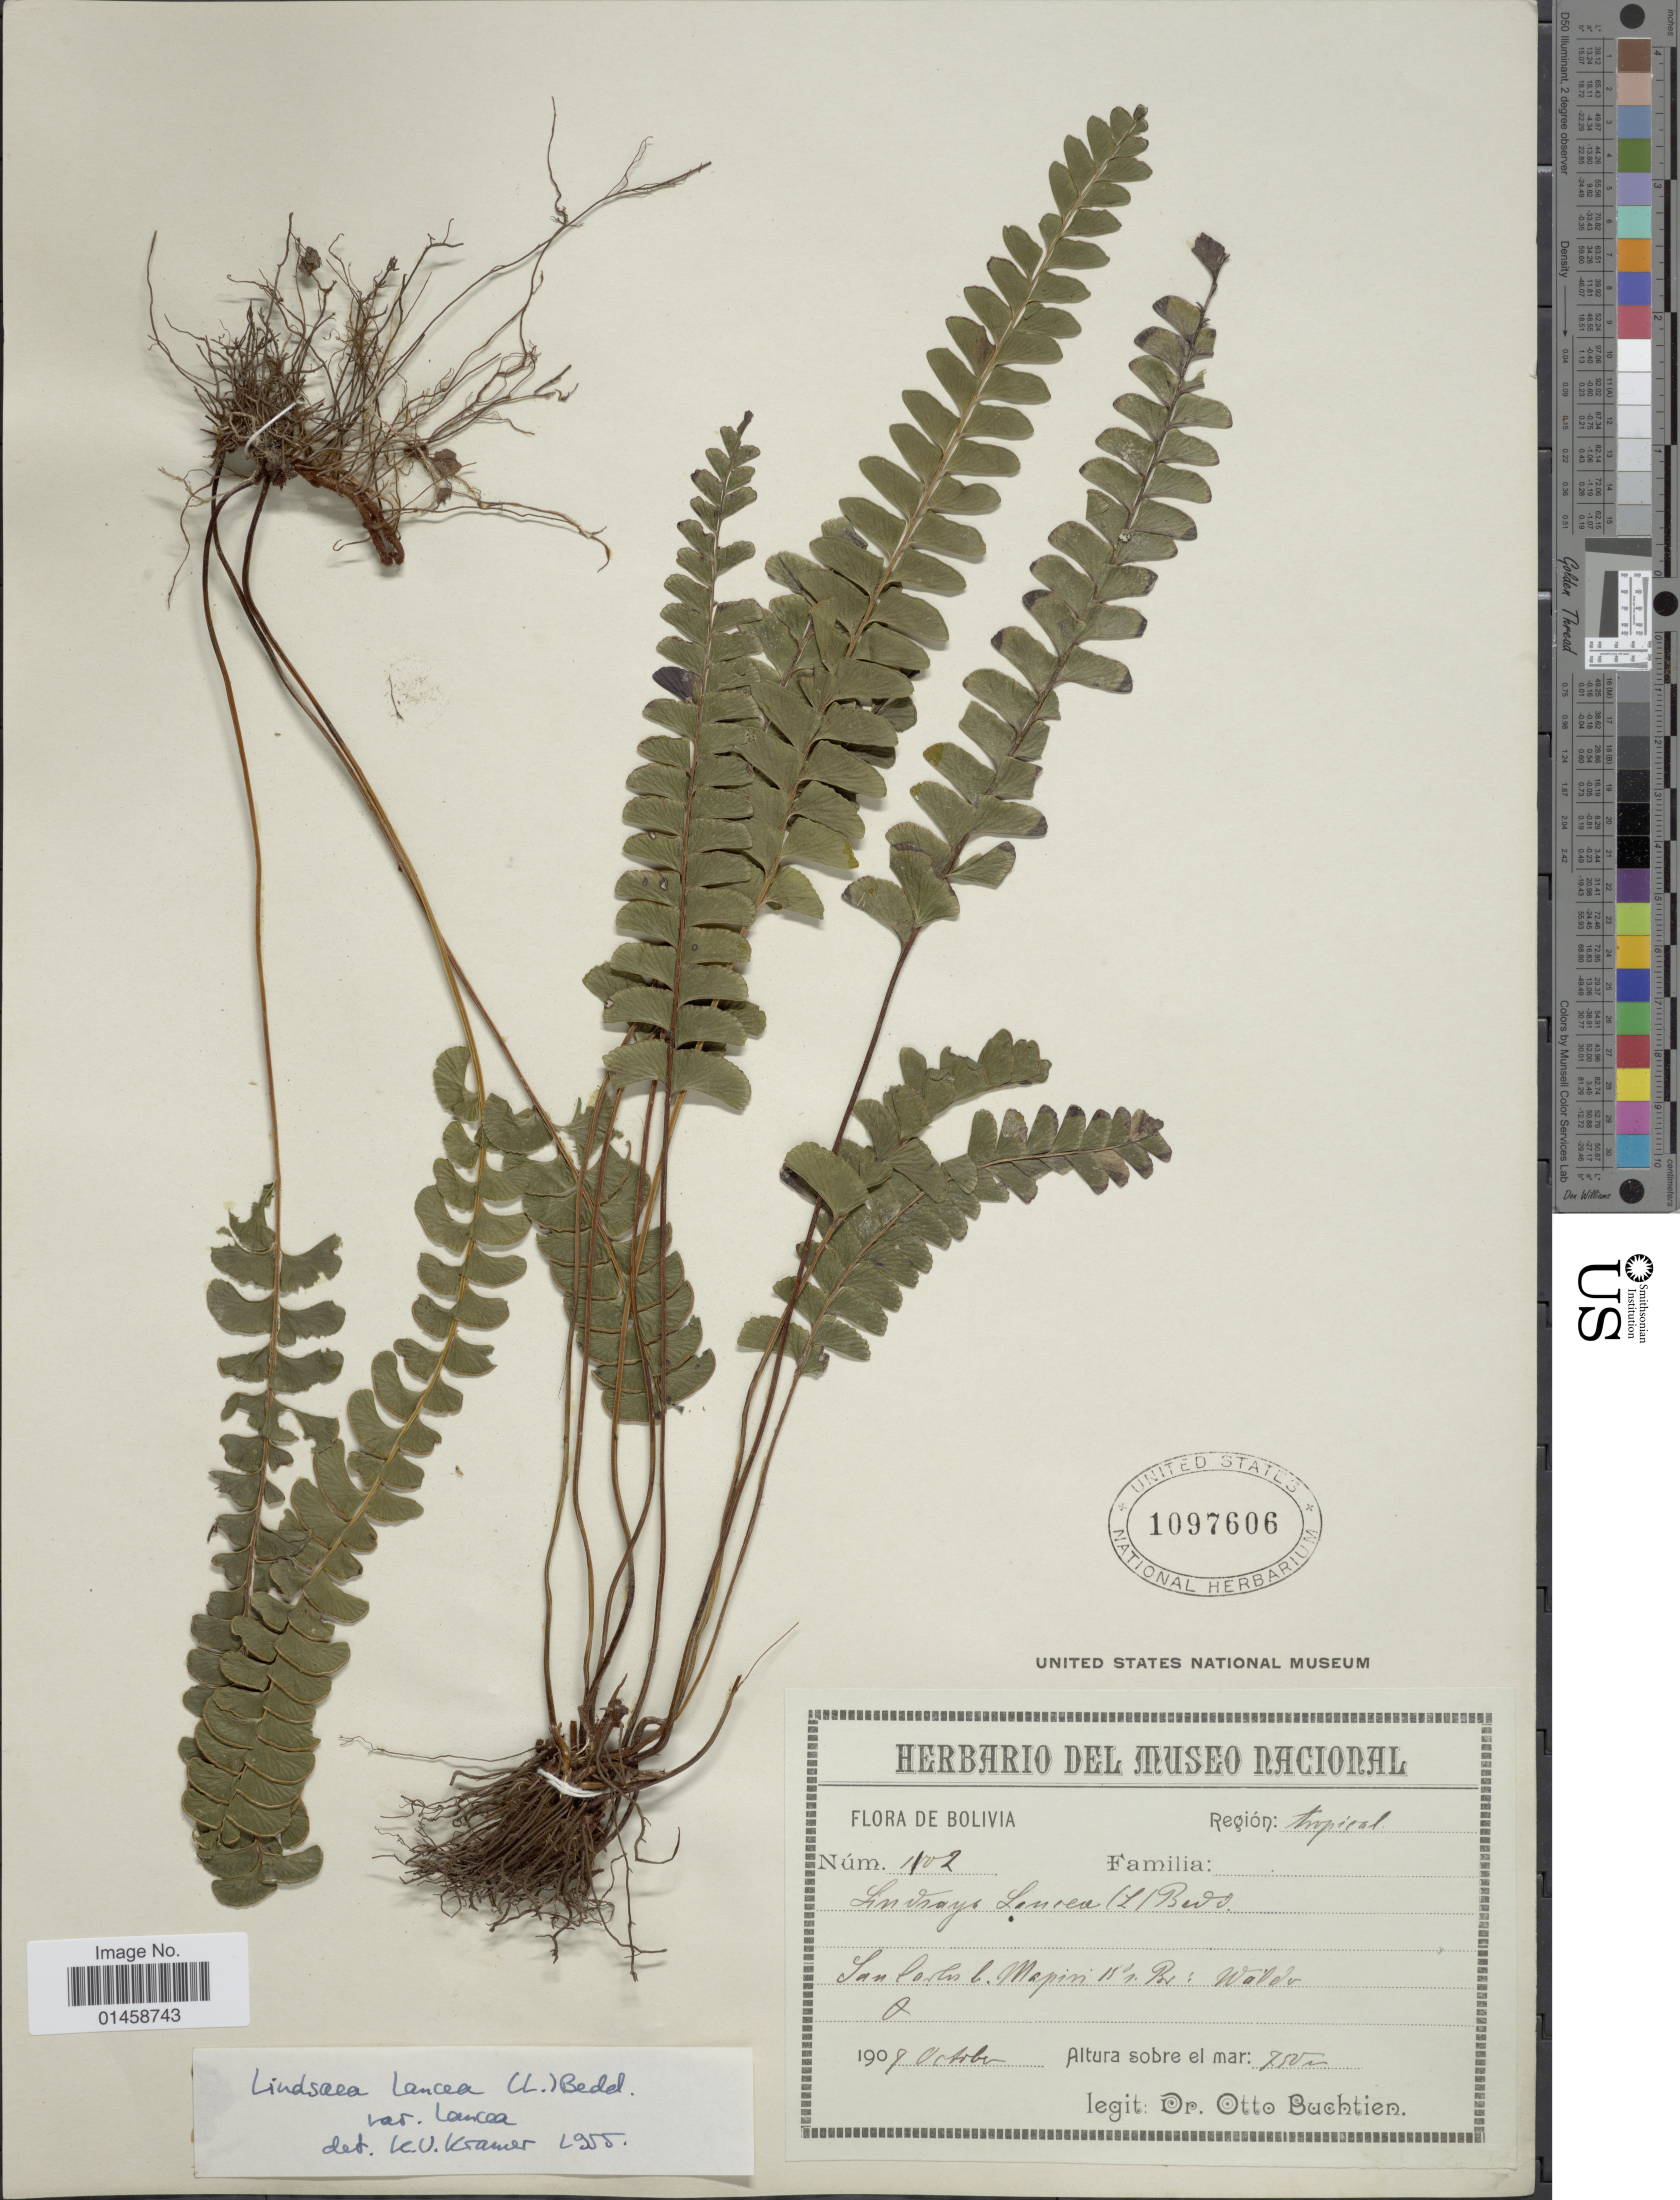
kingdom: Plantae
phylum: Tracheophyta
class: Polypodiopsida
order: Polypodiales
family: Lindsaeaceae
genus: Lindsaea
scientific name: Lindsaea lancea var. lancea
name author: (L.) Bedd.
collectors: O. Buchtien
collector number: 1102*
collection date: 1907-10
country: Bolivia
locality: San Carlos b. Mapiri 15° n Br., Waldo.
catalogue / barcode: US 1097606